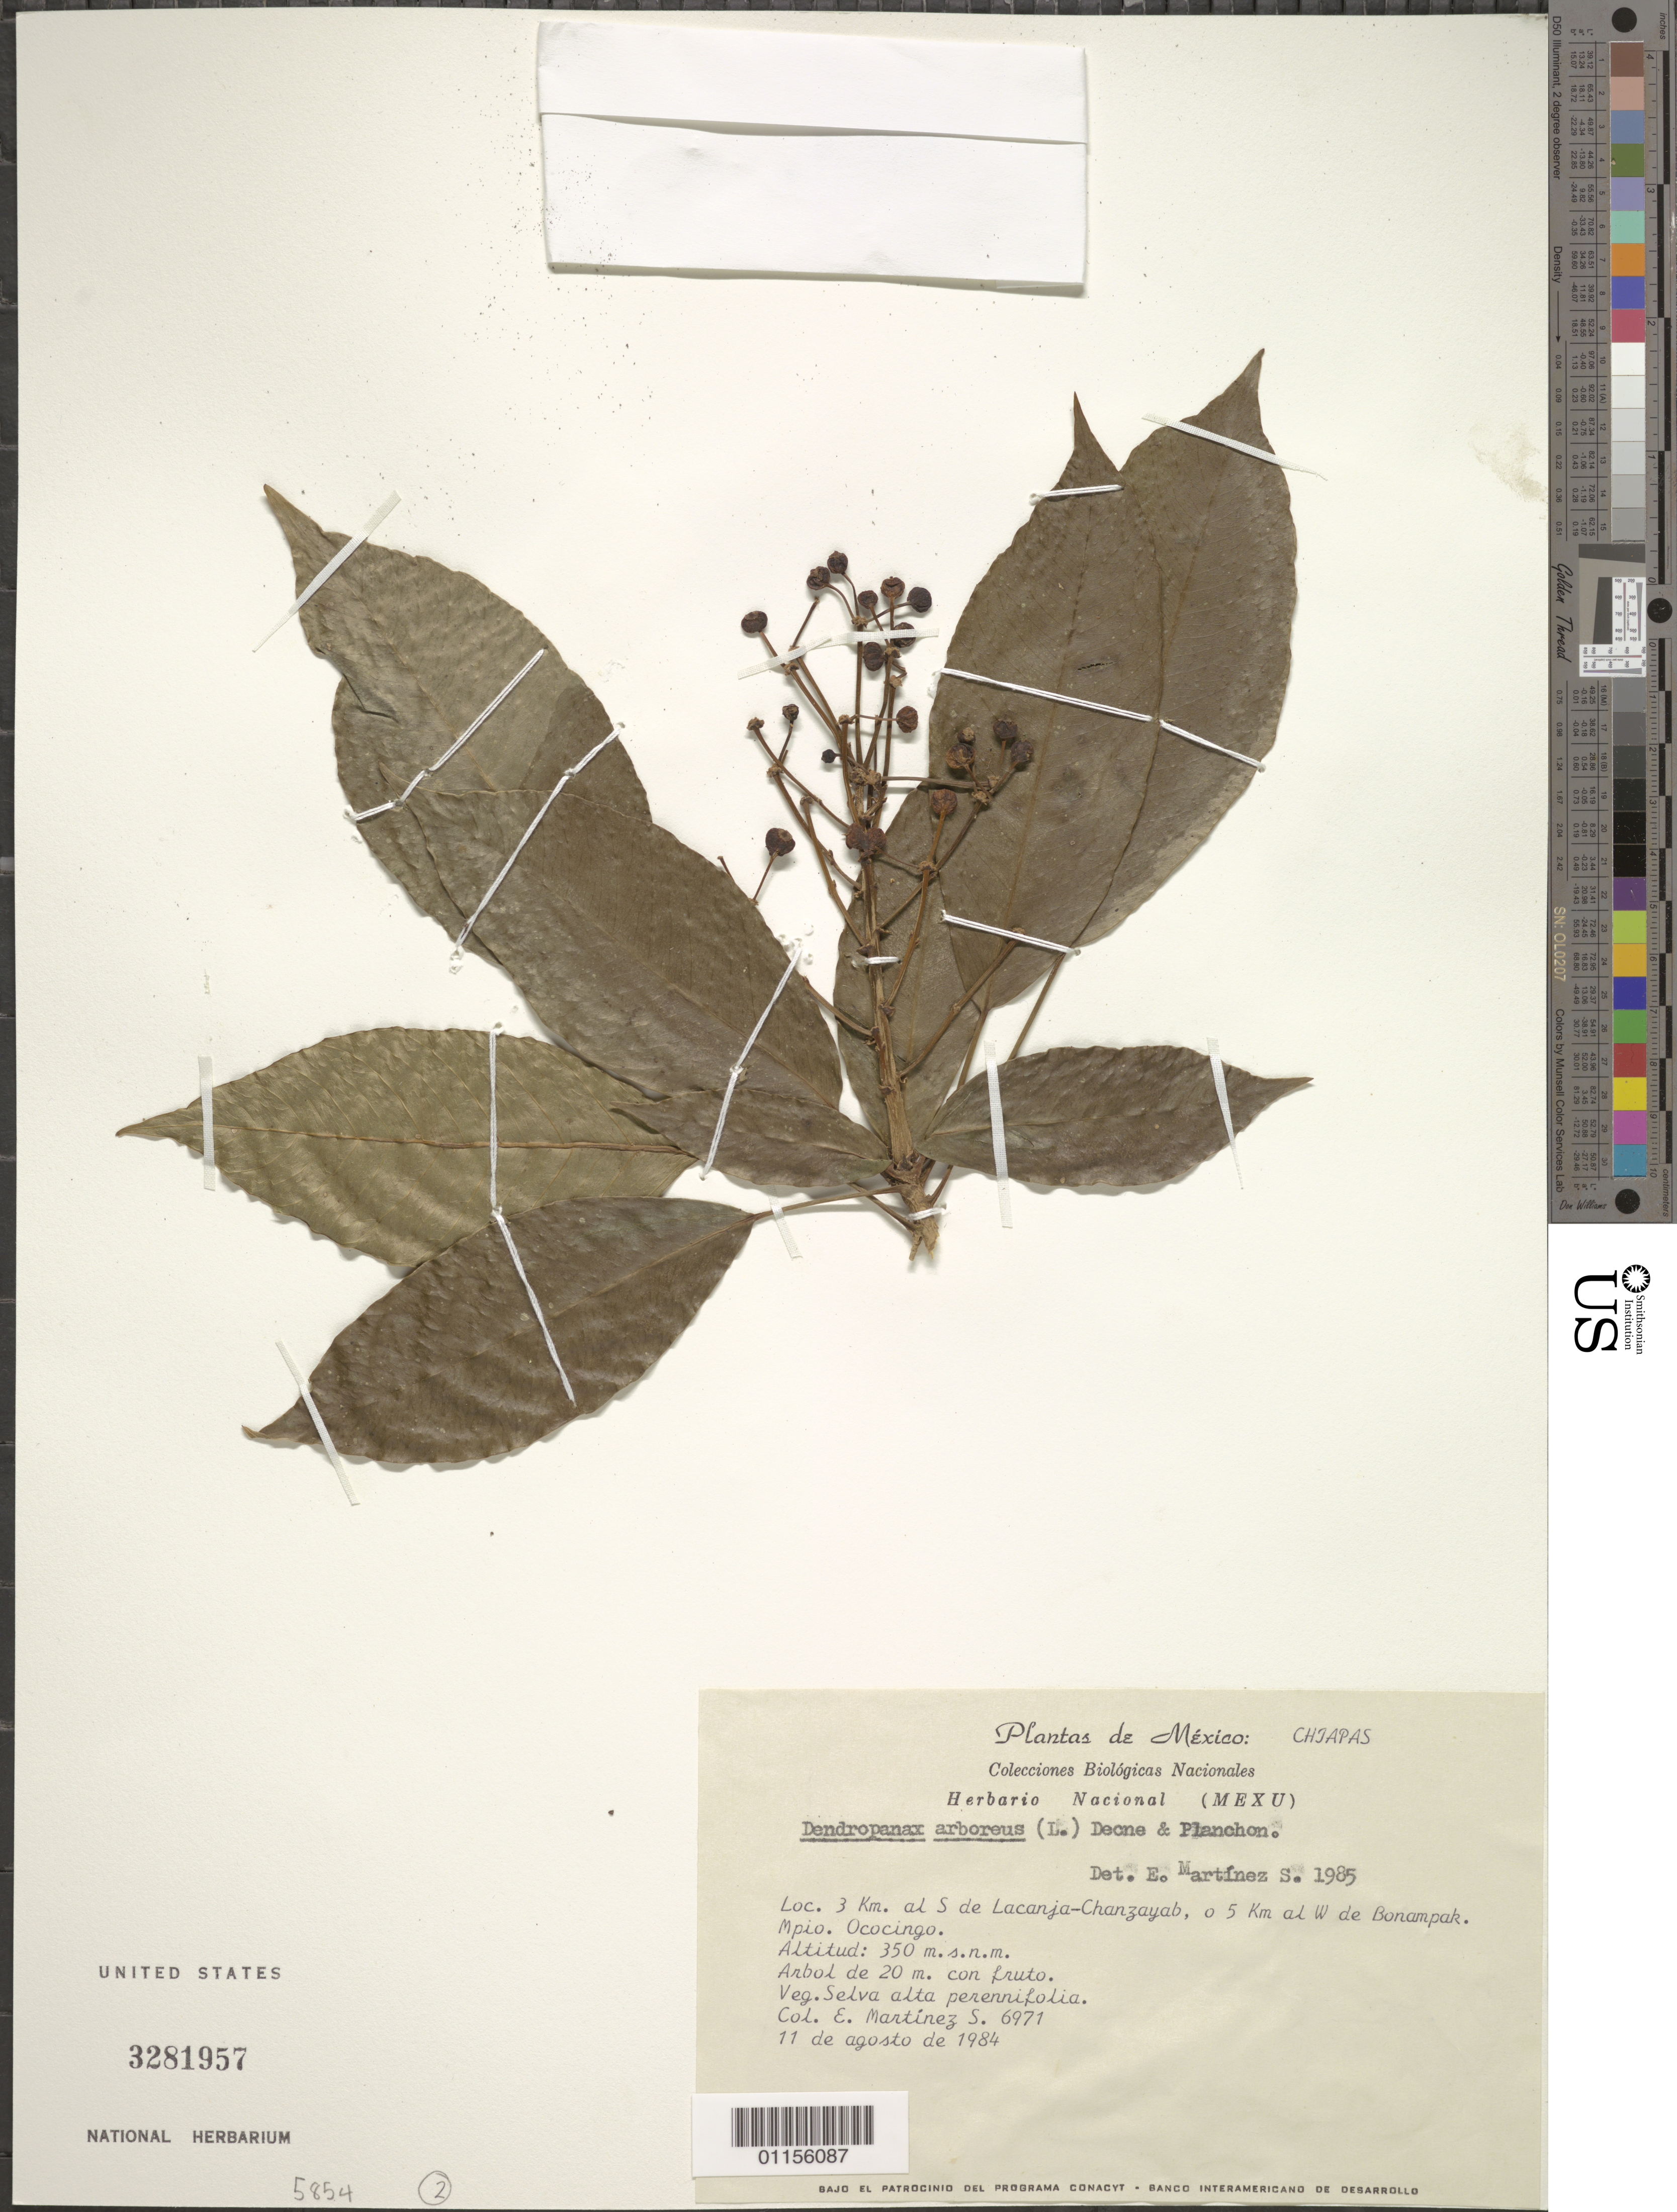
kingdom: Plantae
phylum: Tracheophyta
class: Magnoliopsida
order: Apiales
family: Araliaceae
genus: Dendropanax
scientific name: Dendropanax arboreus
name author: (L.) Decne. & Planch.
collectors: E. M. Martínez S.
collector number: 6971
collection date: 1984-08-11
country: Mexico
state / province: Chiapas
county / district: Ococingo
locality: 3 km al S de Lacanja-Chanzayab, o 5 km al W de Bonampak.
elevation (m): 350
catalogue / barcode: US 3281957